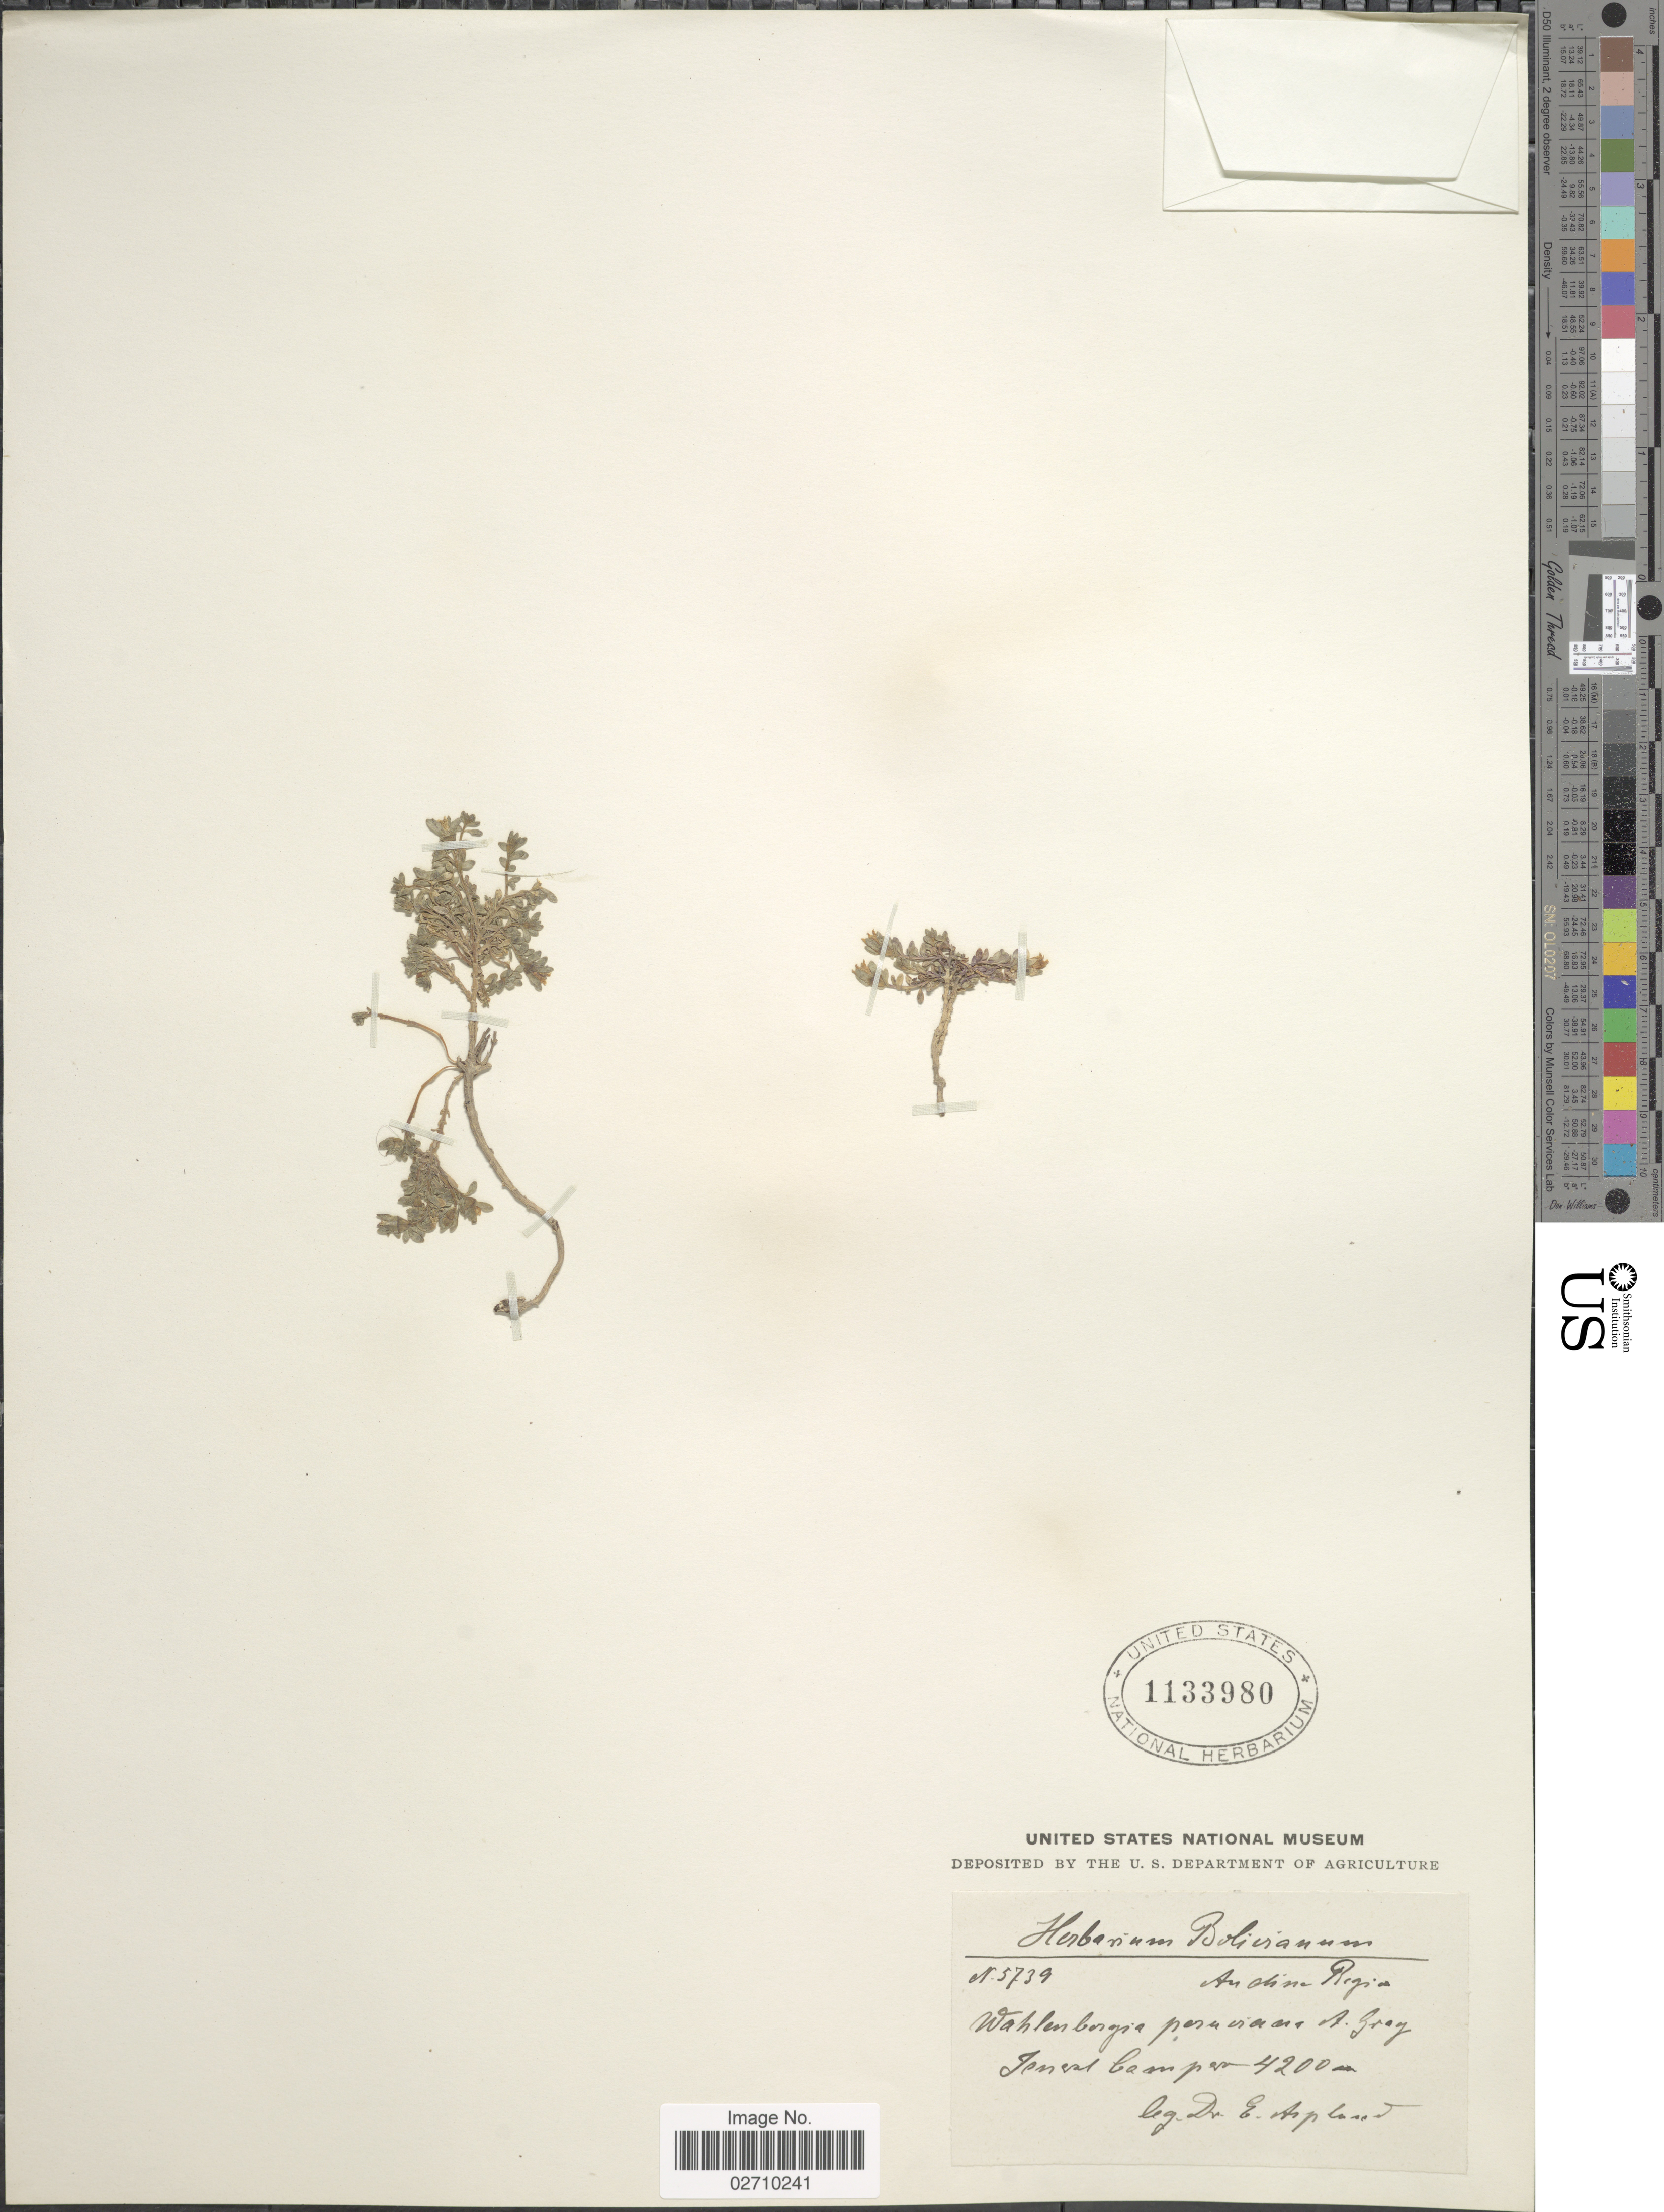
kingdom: Plantae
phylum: Tracheophyta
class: Magnoliopsida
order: Asterales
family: Campanulaceae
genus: Wahlenbergia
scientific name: Wahlenbergia peruviana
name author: A. Gray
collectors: E. Asplund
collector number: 5739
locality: Anchine Regio. Iencat Campera [interpreted]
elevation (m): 4200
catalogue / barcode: US 1133980